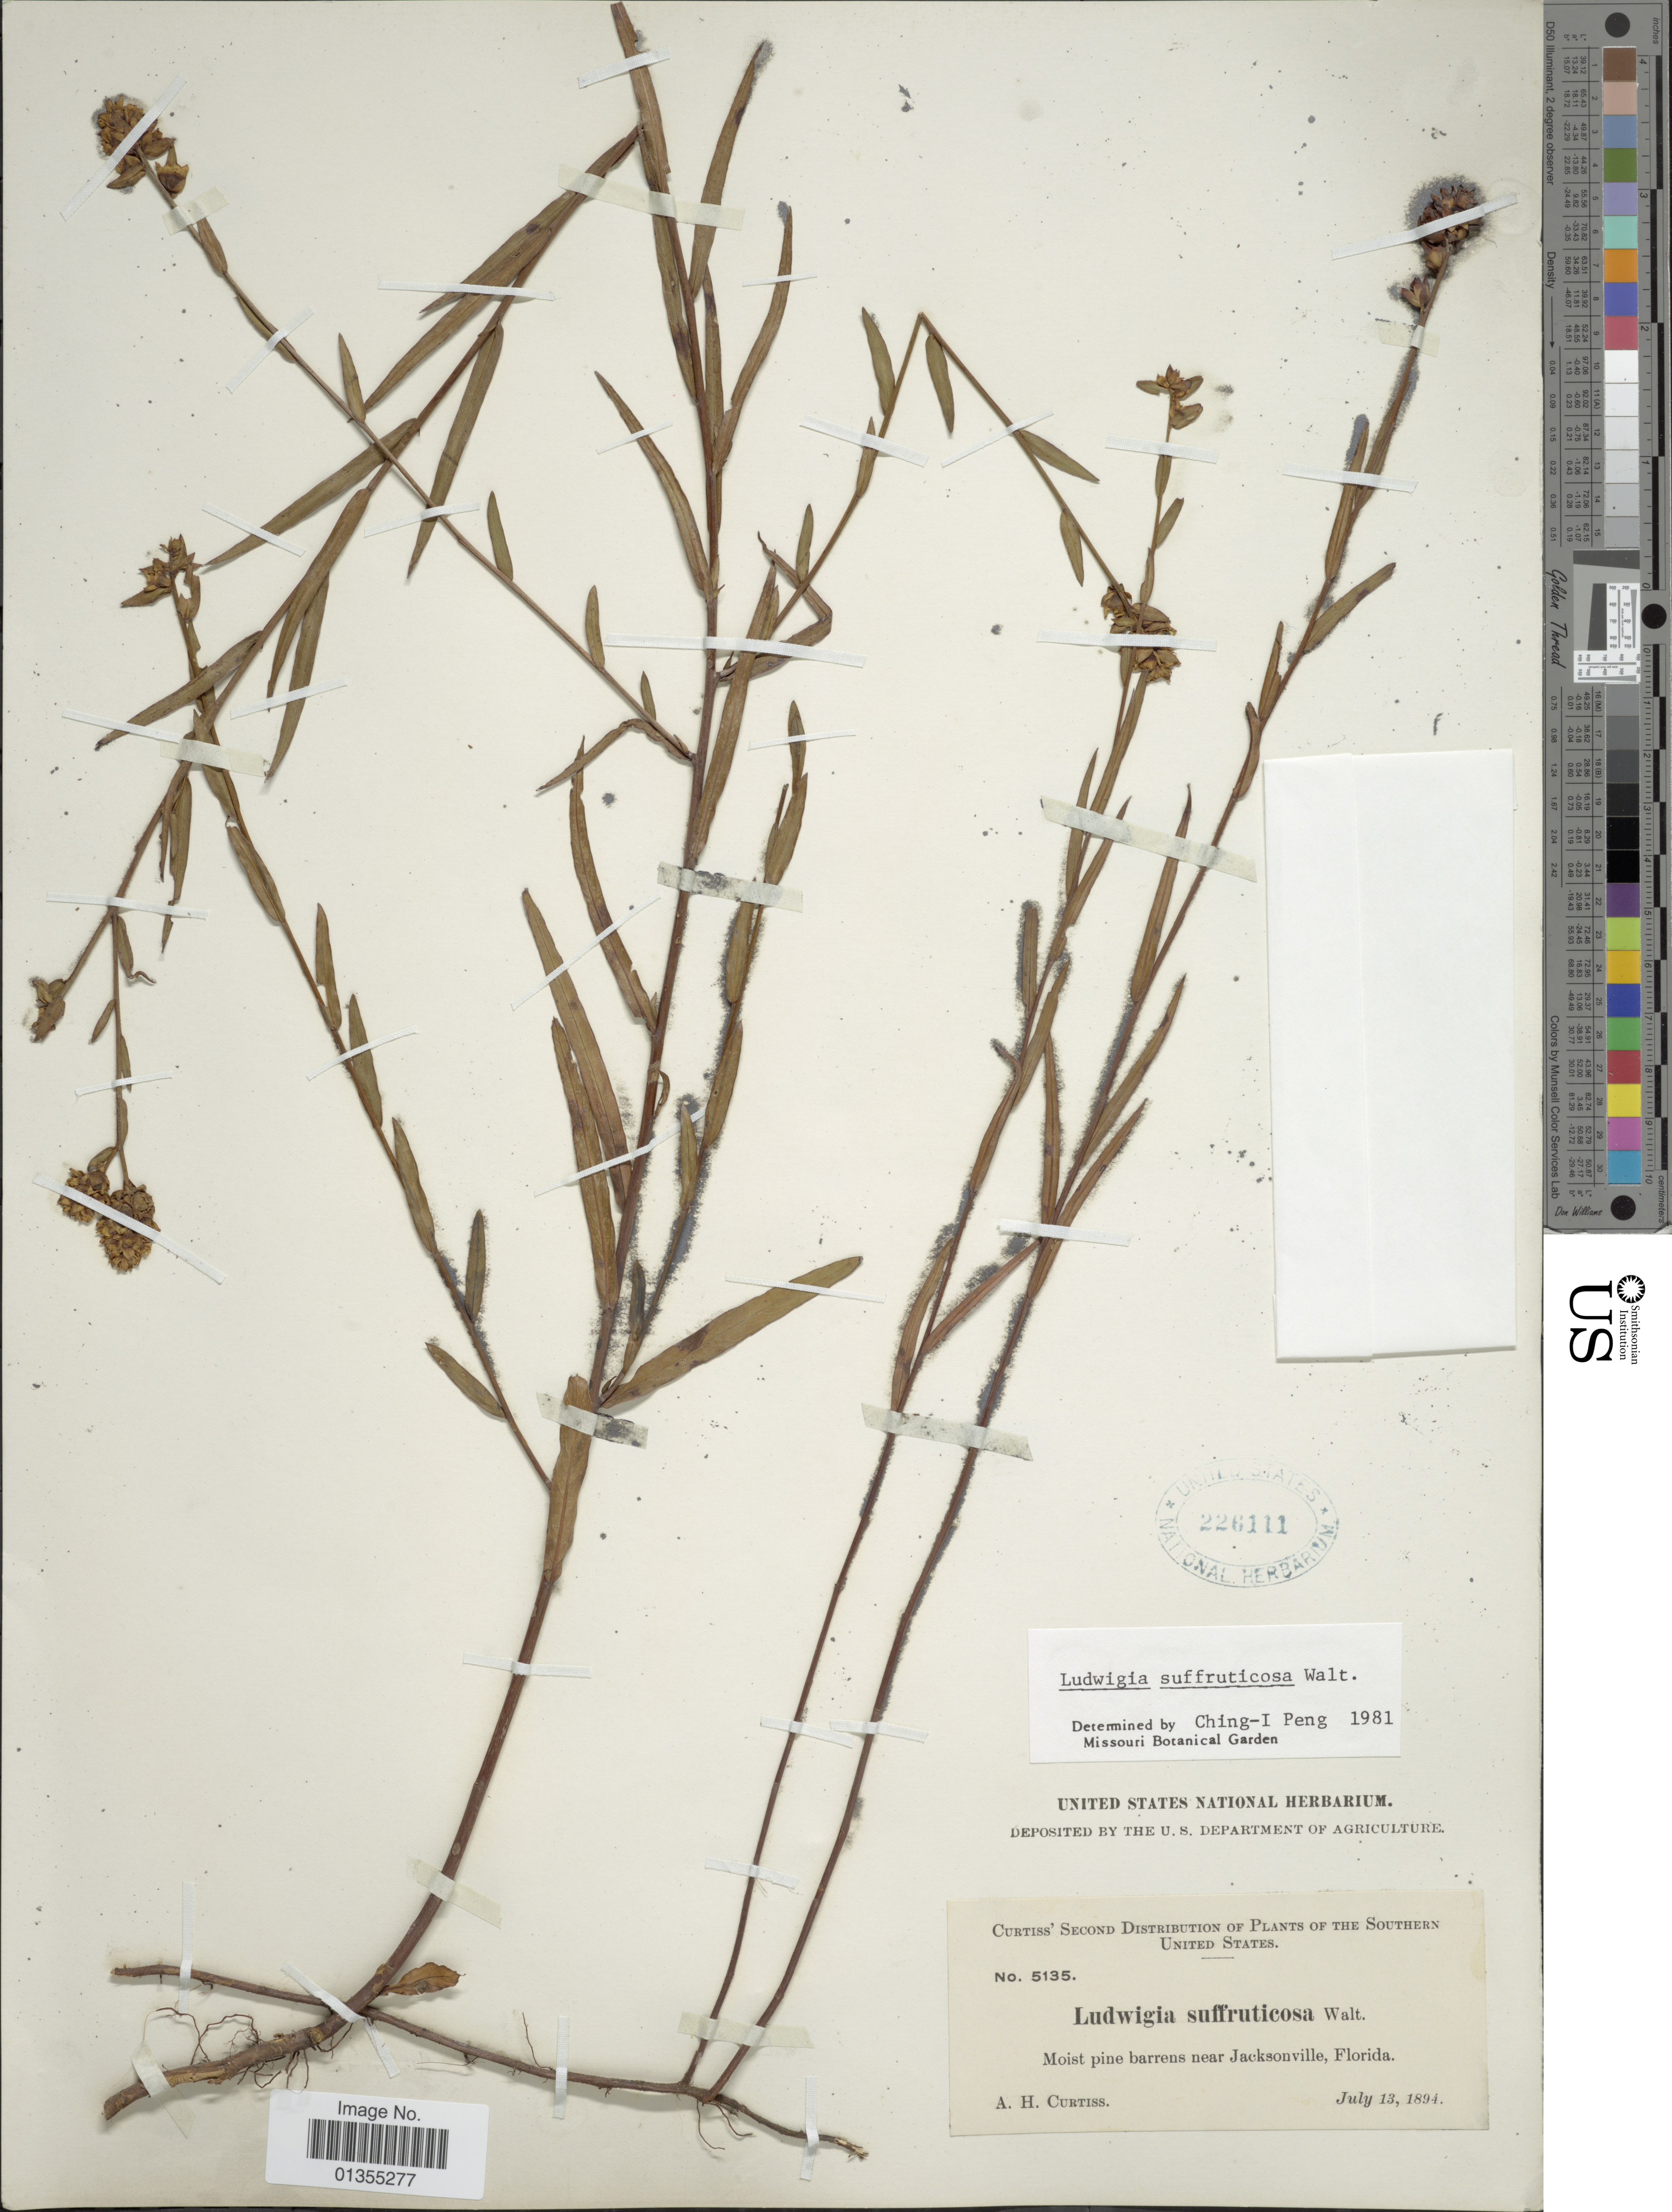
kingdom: Plantae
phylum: Tracheophyta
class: Magnoliopsida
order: Myrtales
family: Onagraceae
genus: Ludwigia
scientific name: Ludwigia suffruticosa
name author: Walter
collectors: A. H. Curtiss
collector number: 5135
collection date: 1894-07-13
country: United States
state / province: Florida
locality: Near Jacksonville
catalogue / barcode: US 226111